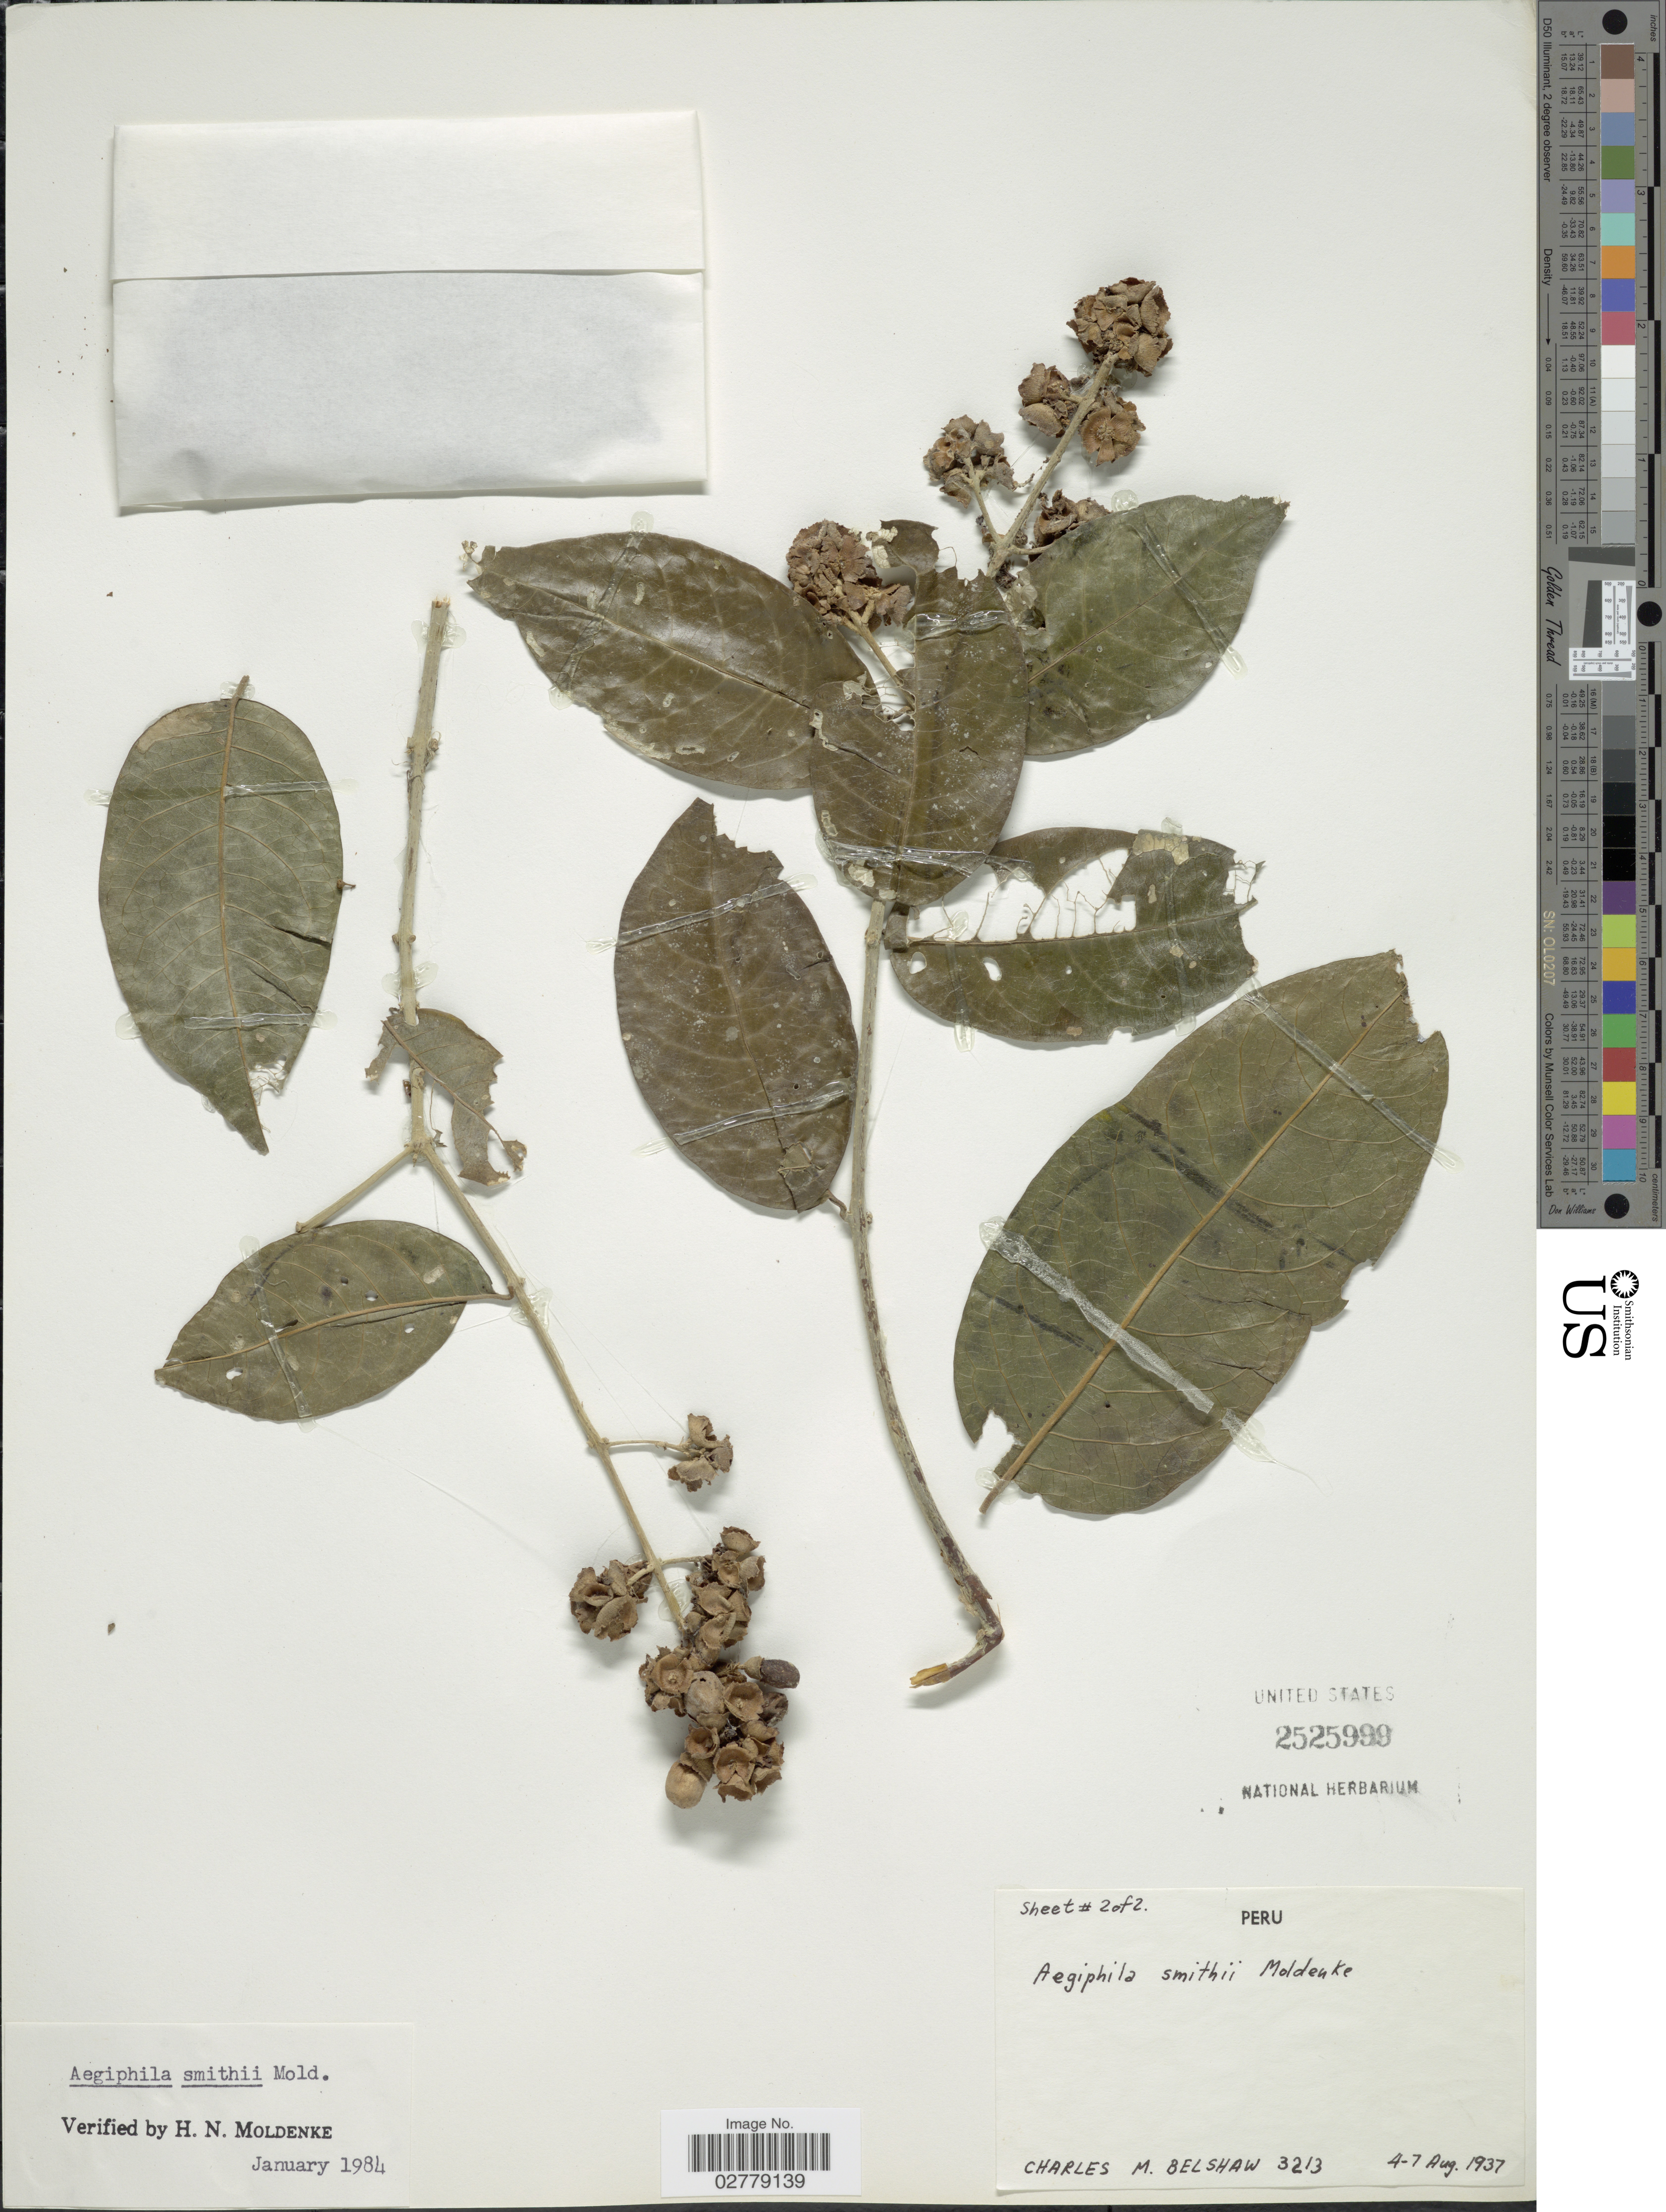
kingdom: Plantae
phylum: Tracheophyta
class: Magnoliopsida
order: Lamiales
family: Lamiaceae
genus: Aegiphila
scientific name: Aegiphila smithii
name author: Moldenke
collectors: C. Shaw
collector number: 3213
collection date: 1937-08-04/1937-08-07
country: Peru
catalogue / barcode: US 2525999